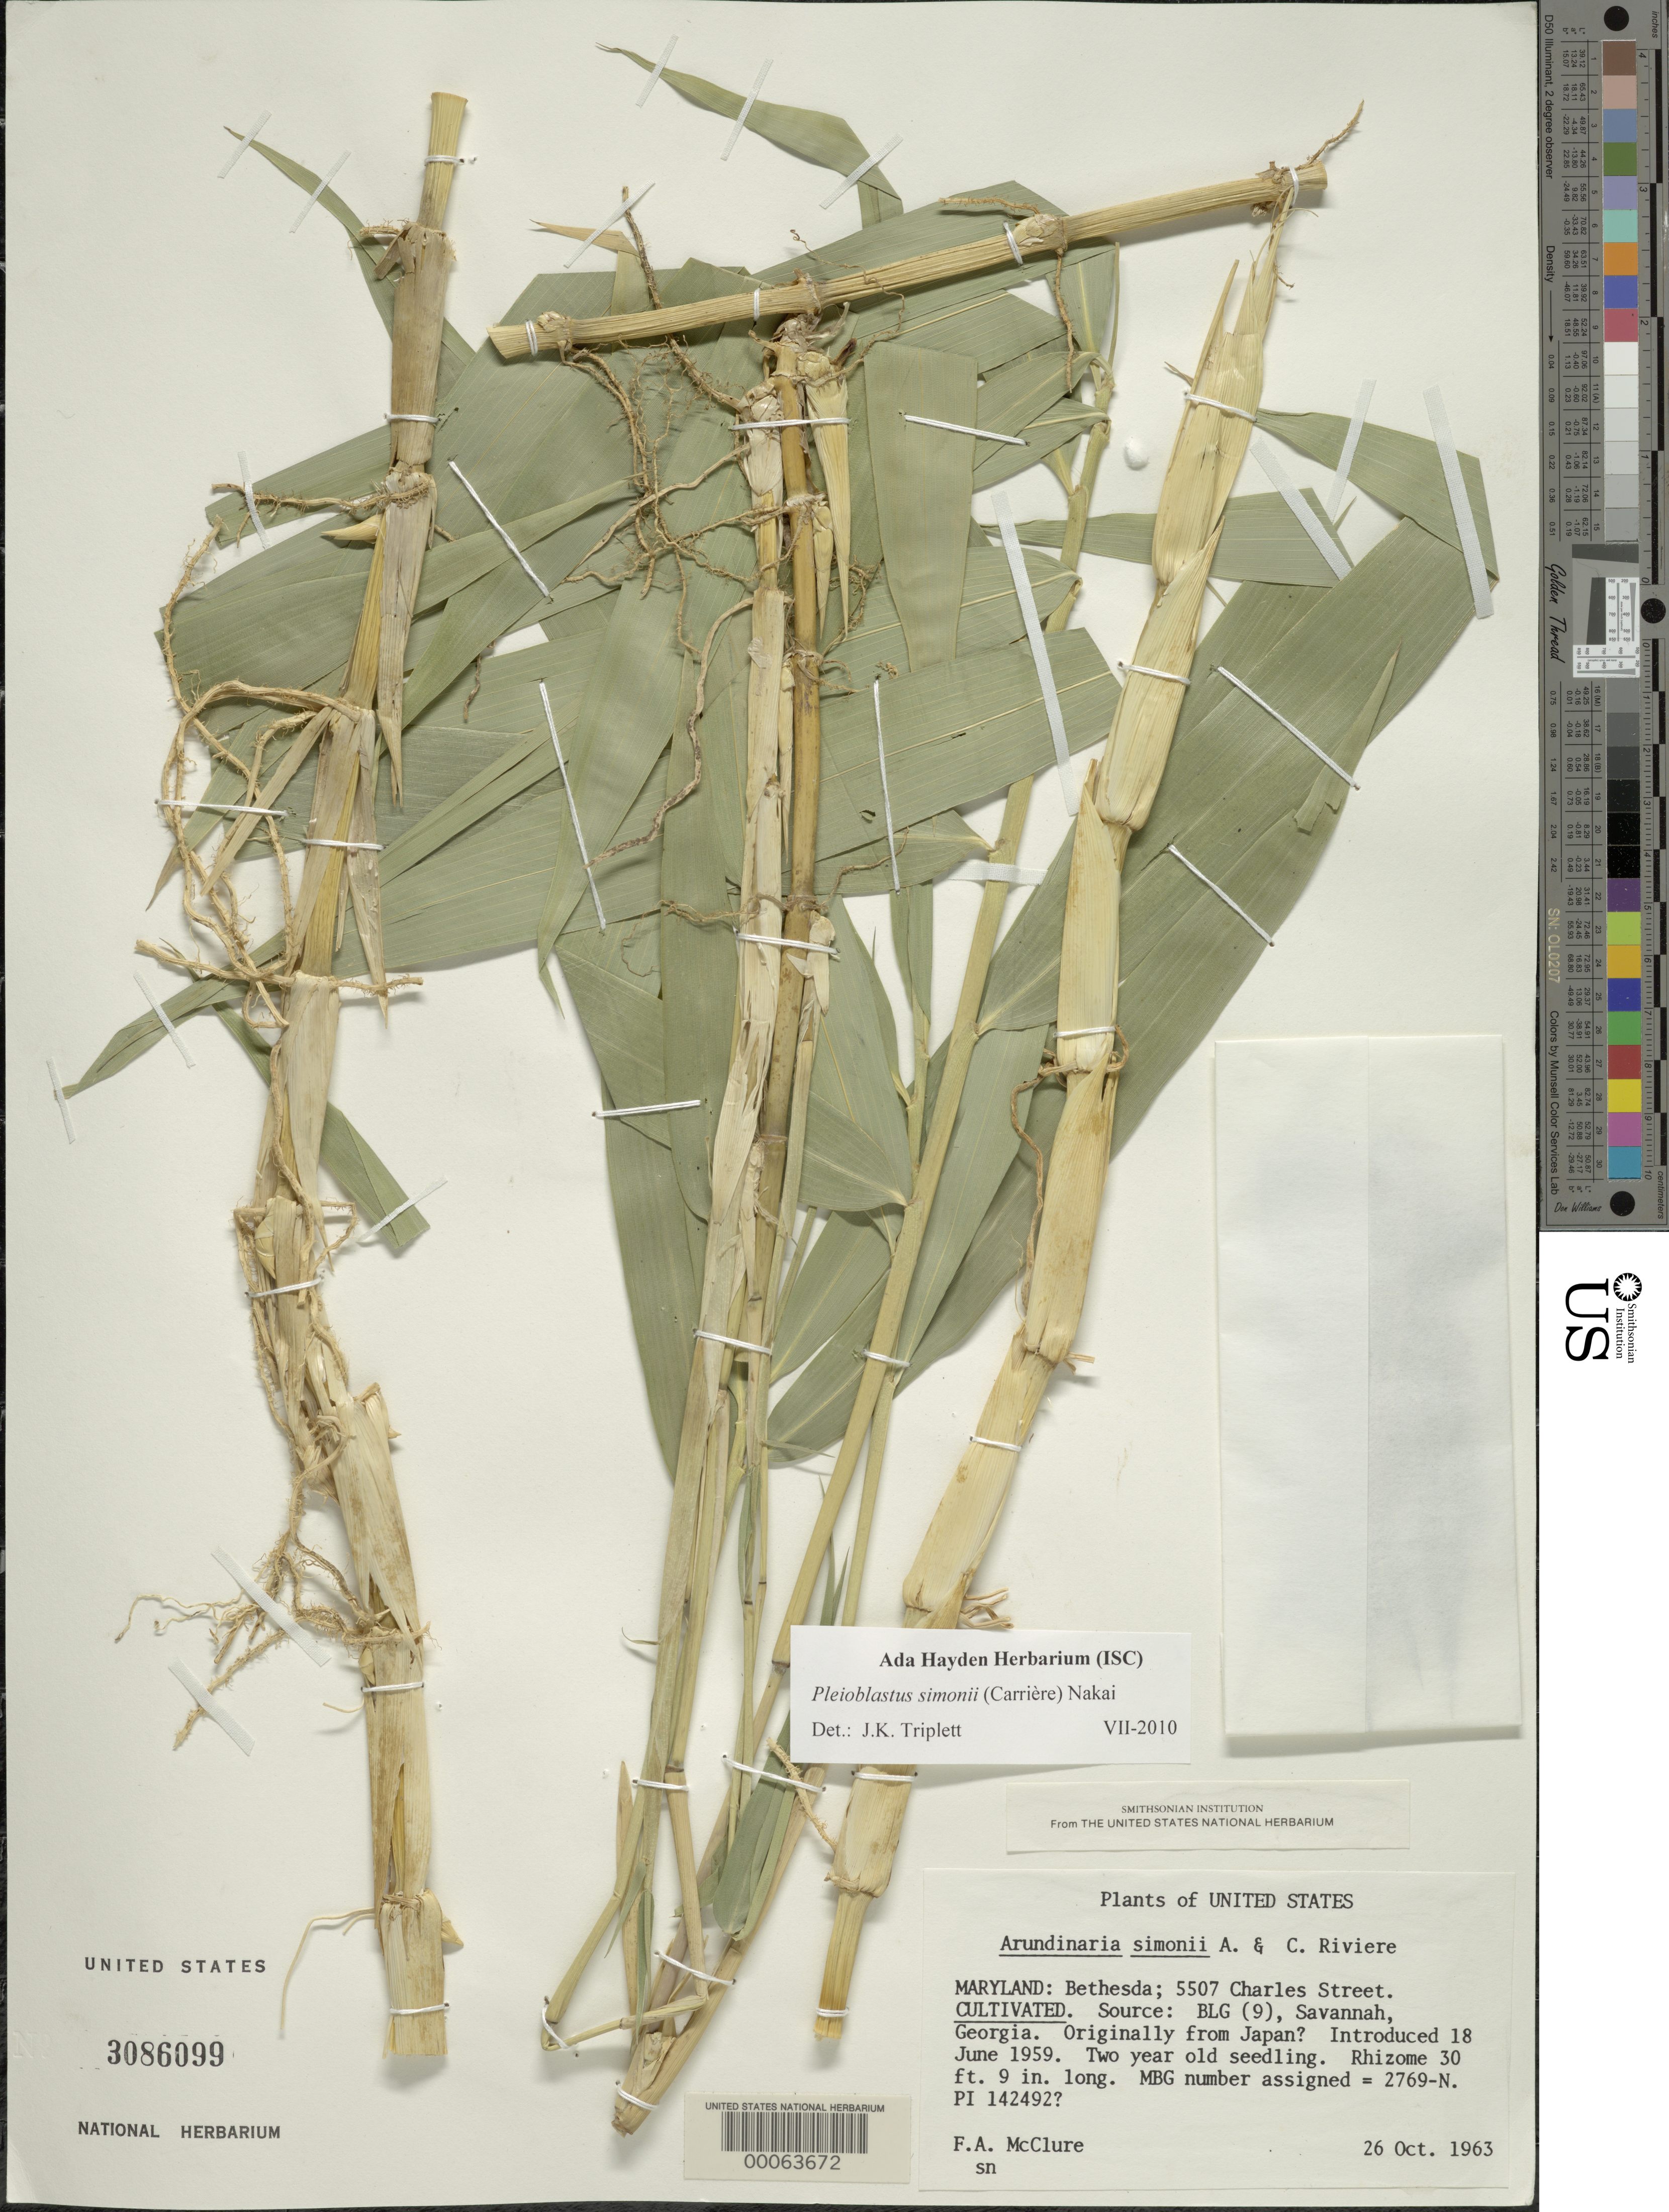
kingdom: Plantae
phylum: Tracheophyta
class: Liliopsida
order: Poales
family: Poaceae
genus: Pleioblastus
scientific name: Pleioblastus simonii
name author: (Carrière) Nakai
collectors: F. A. McClure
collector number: MBG 2769-N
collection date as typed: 26 Oct 1963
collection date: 1963-10-26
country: United States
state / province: Maryland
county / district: Montgomery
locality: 5507 Charles Street, Bethesda (McClure's garden)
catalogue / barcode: US 3086099